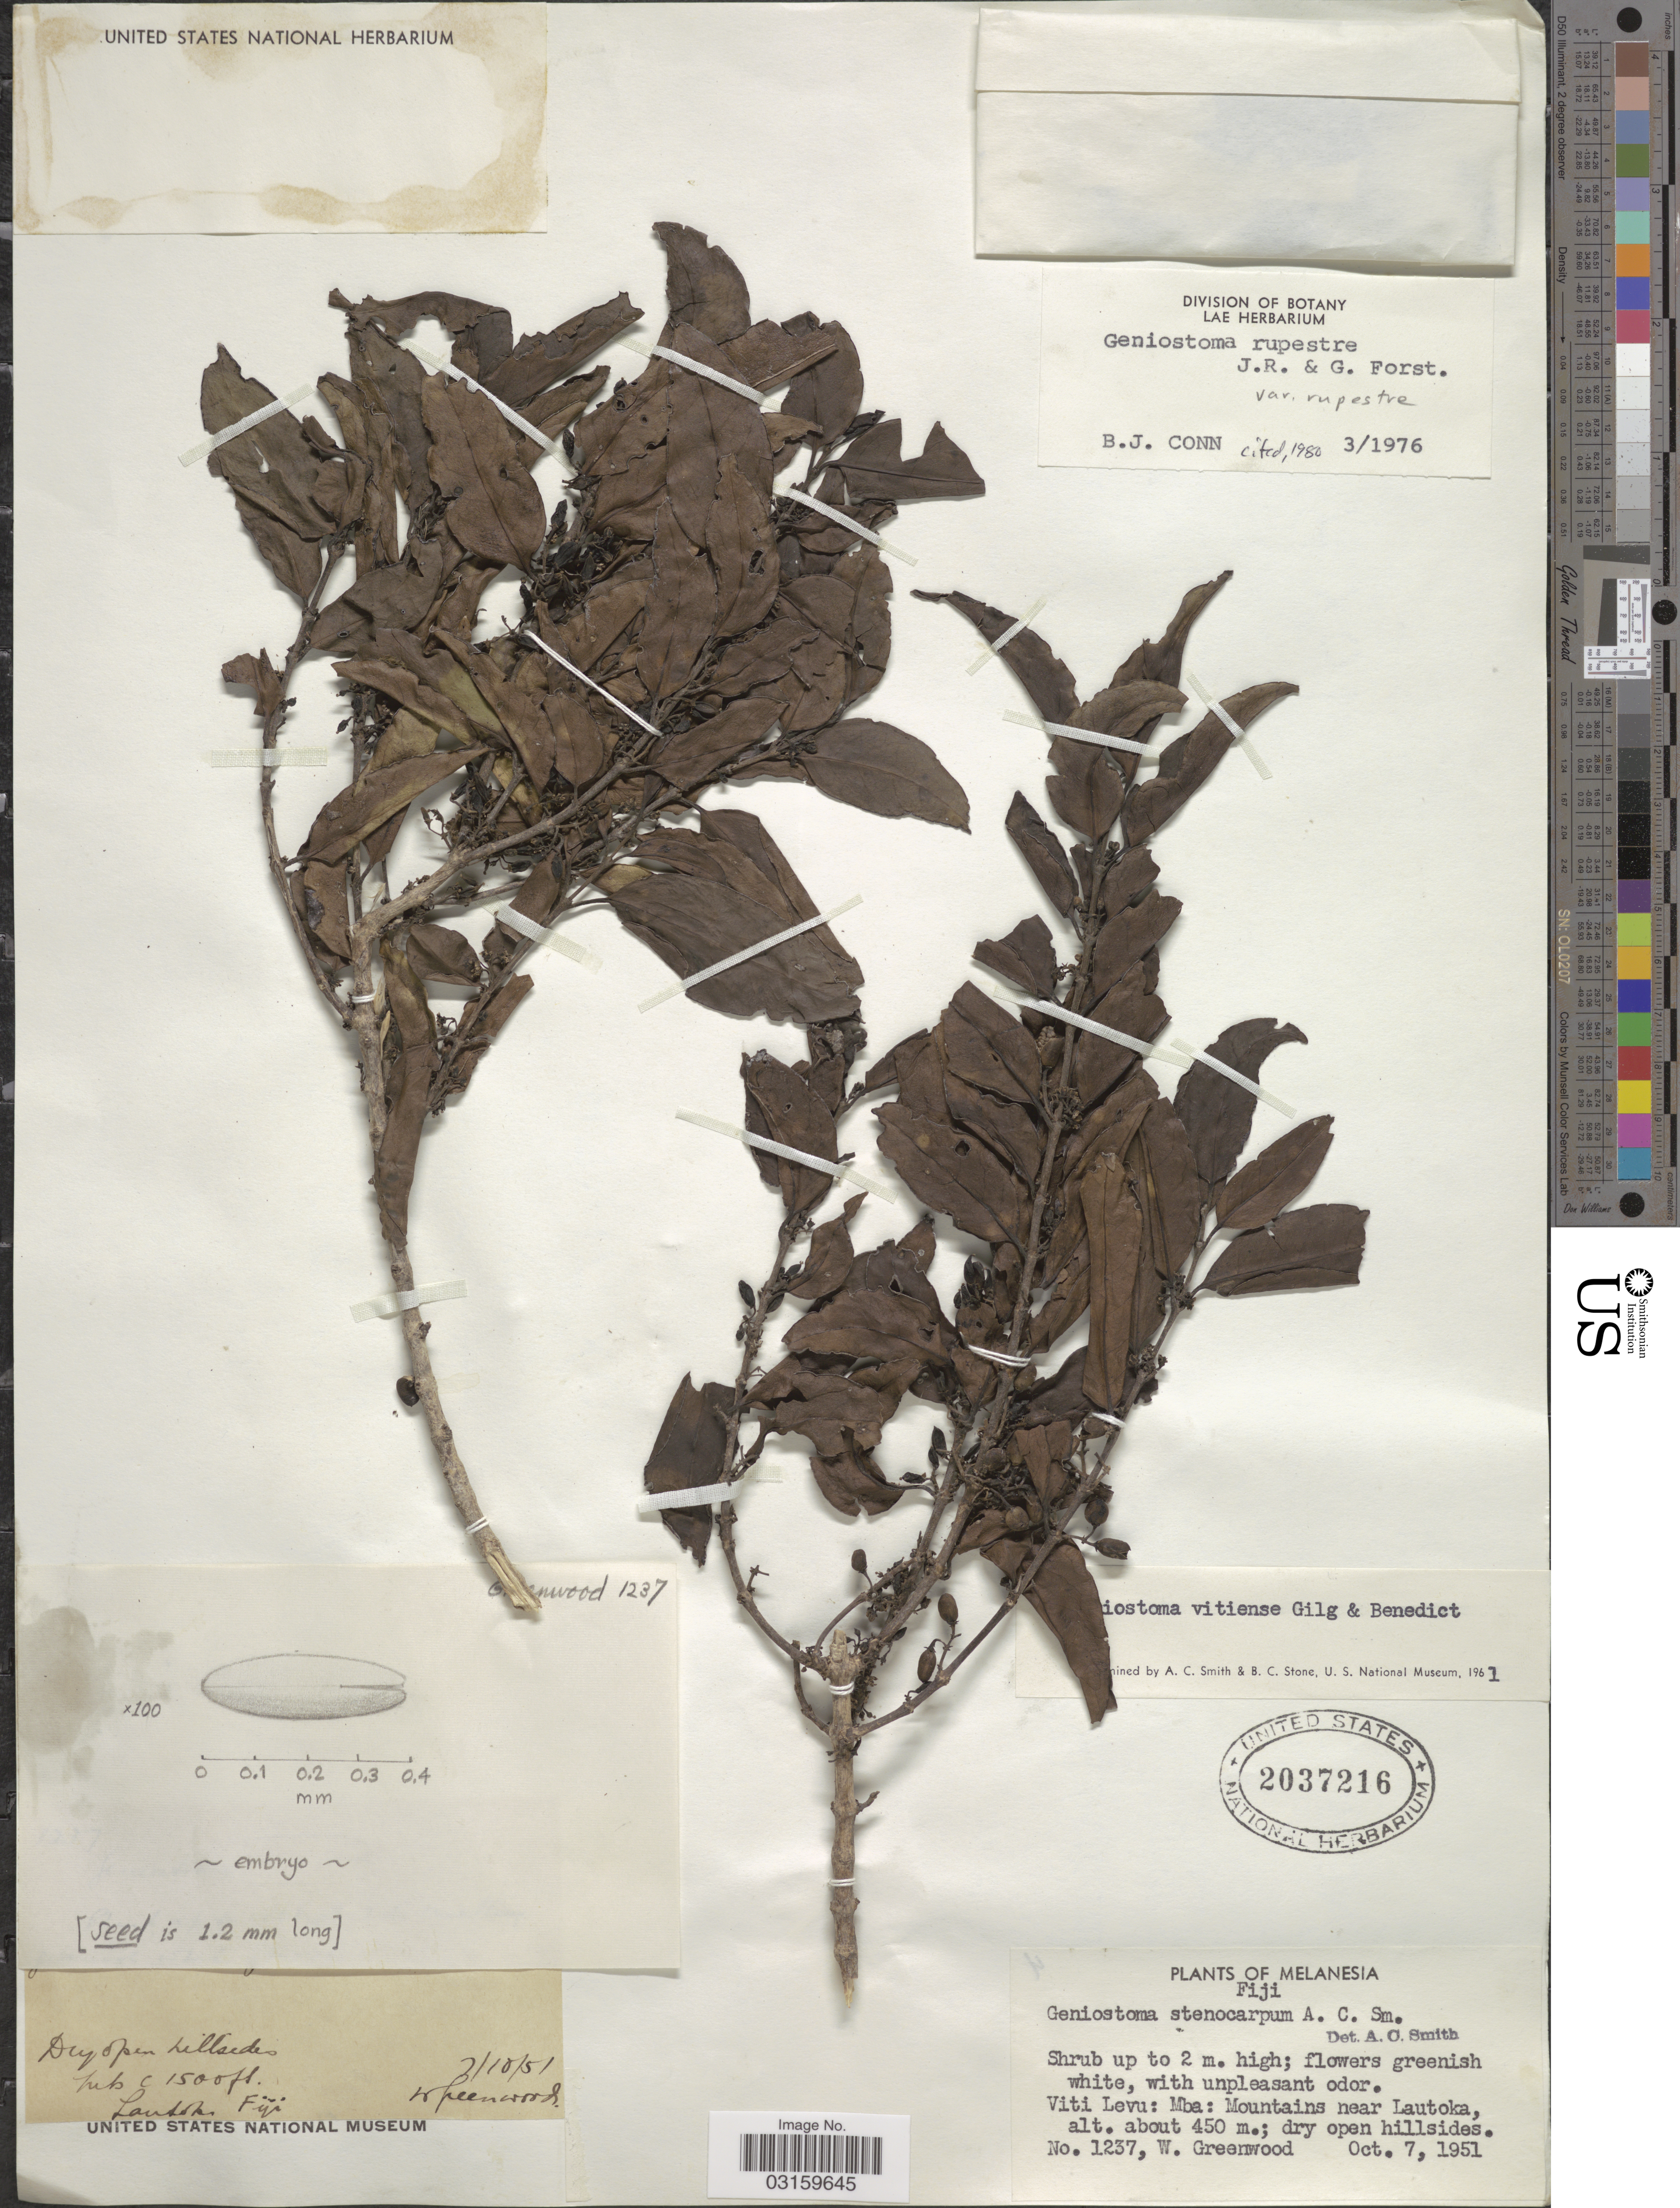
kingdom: Plantae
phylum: Tracheophyta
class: Magnoliopsida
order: Gentianales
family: Loganiaceae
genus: Geniostoma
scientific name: Geniostoma rupestre var. rupestre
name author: J.R. Forst. & G. Forst.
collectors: W. Greenwood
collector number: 1237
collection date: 1951-10-07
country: Fiji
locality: Melanesia, Viti Levu: Mba: Mountains near Lautoka.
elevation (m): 450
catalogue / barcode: US 2037216